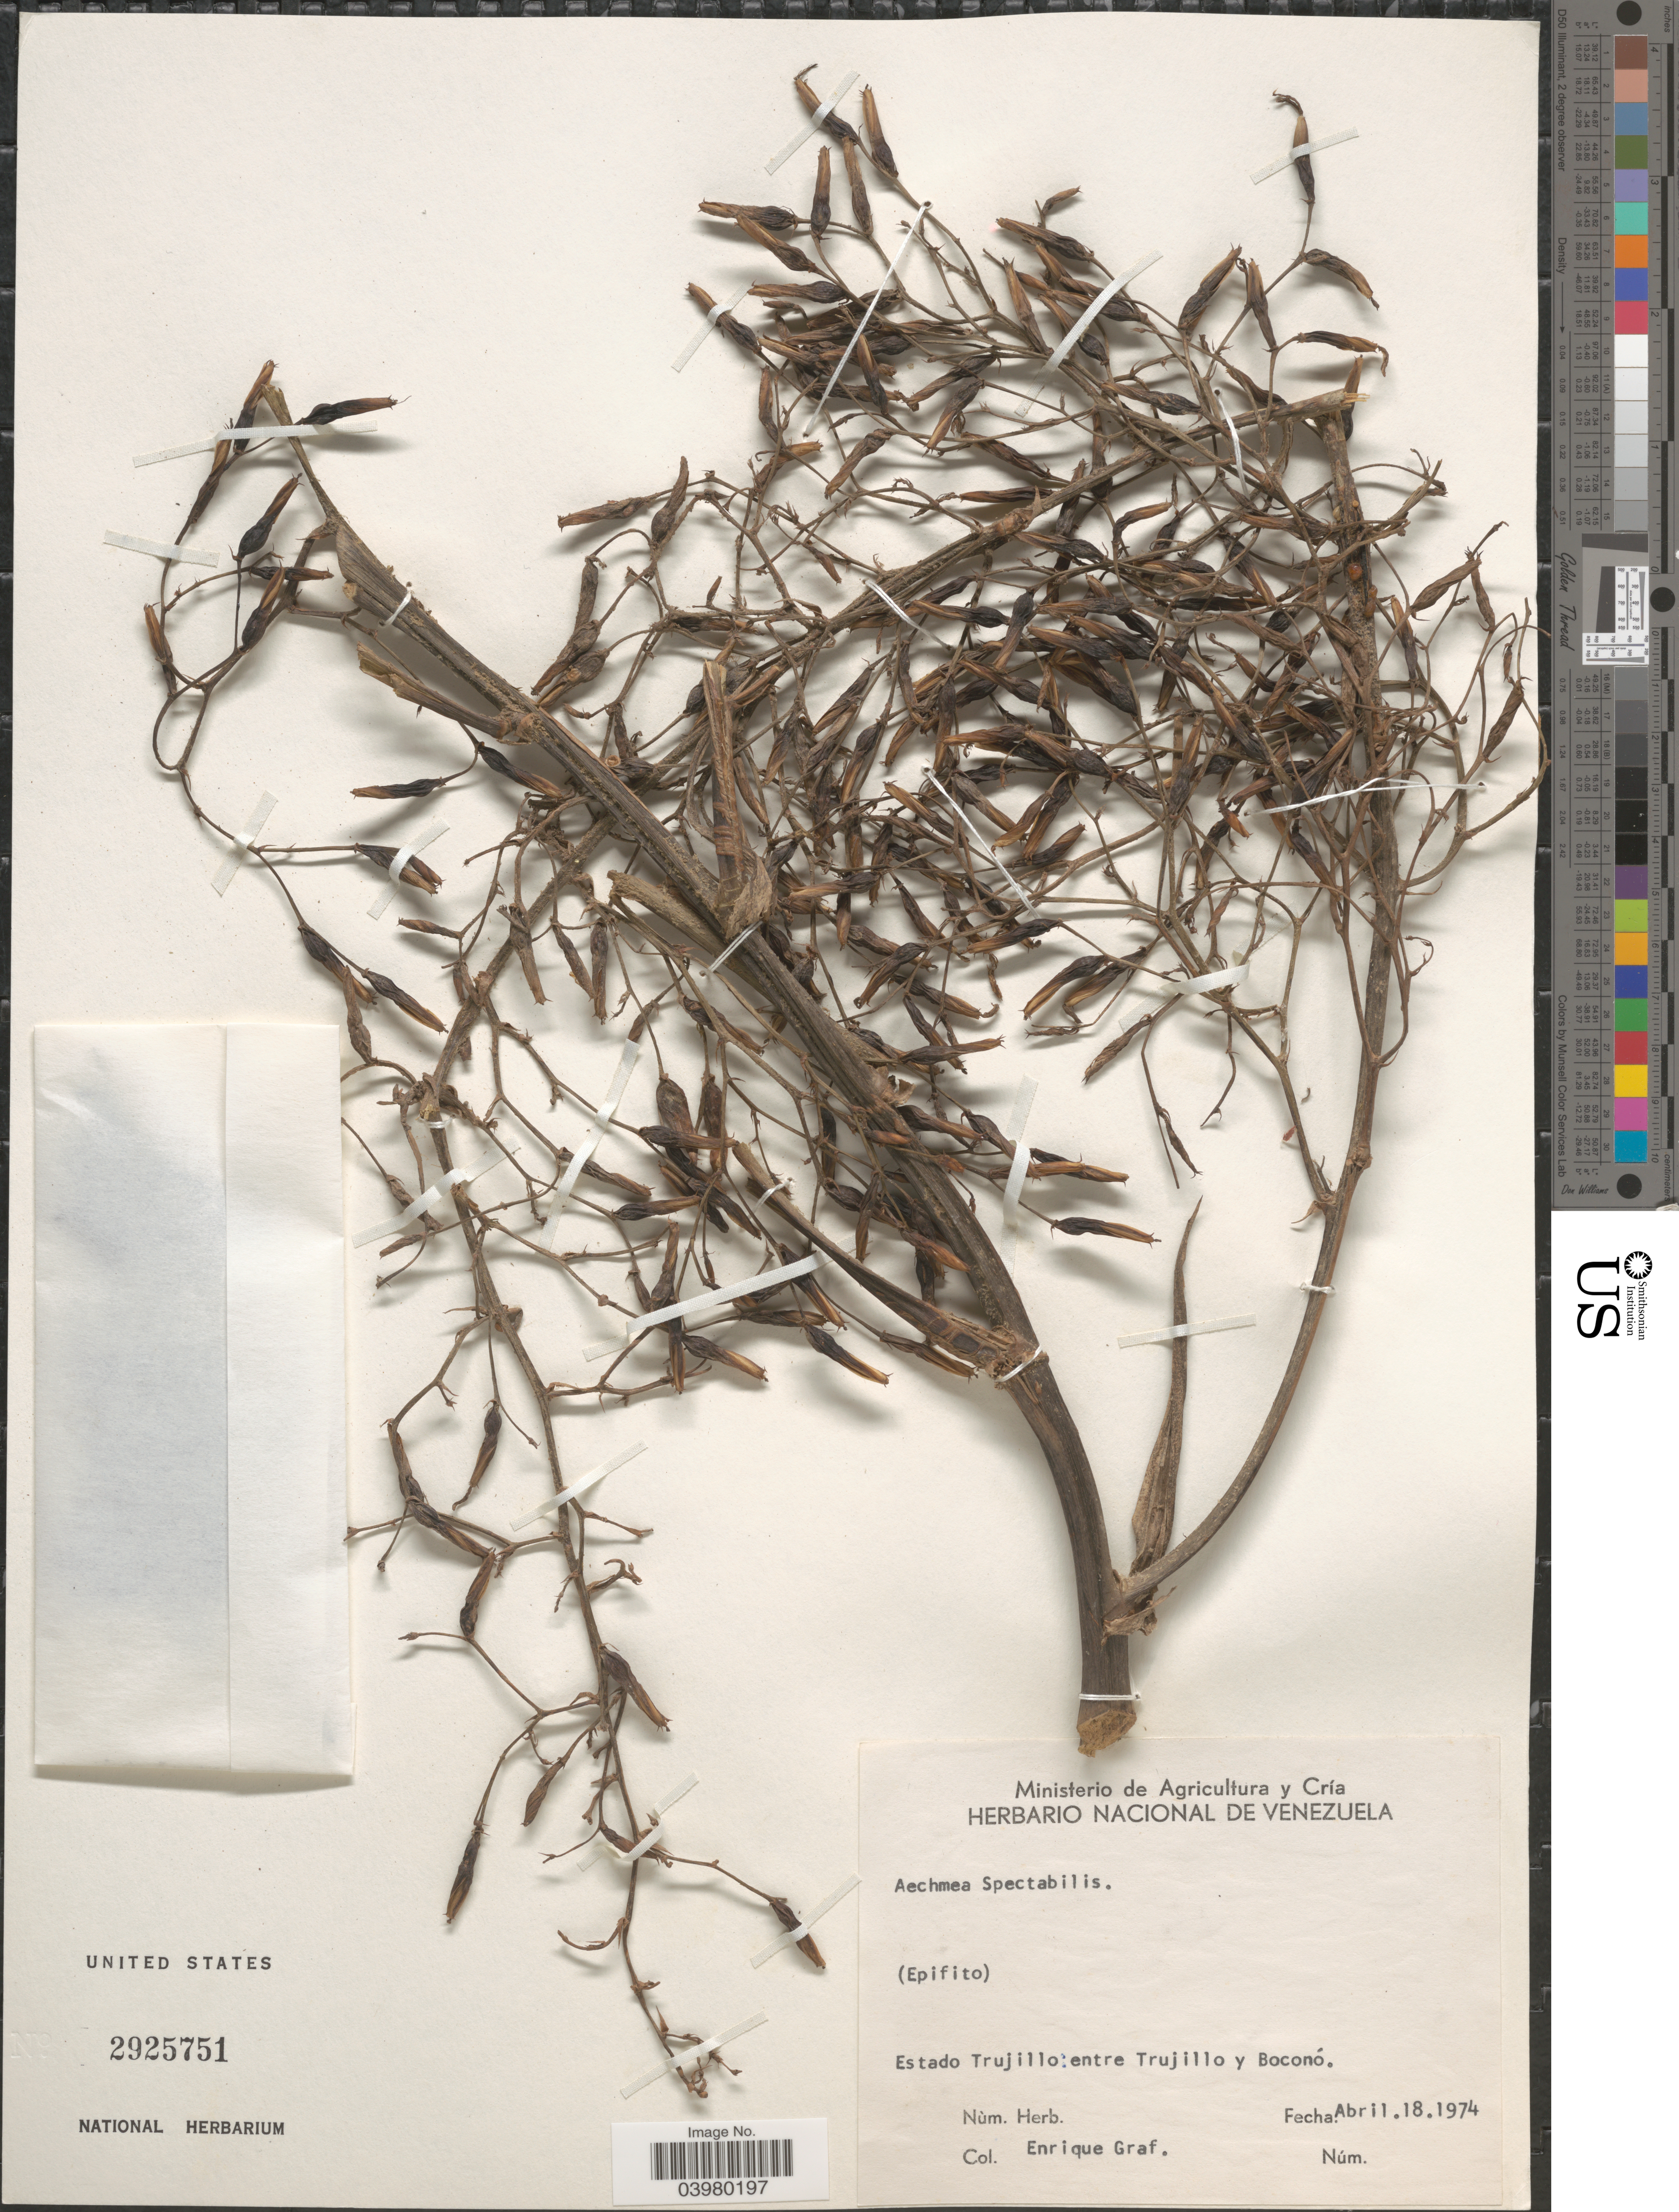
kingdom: Plantae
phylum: Tracheophyta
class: Liliopsida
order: Poales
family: Bromeliaceae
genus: Aechmea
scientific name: Aechmea spectabilis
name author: Brongn. ex Houllet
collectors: E. Graf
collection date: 1974-04-18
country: Venezuela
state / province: Trujillo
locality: Entre Trujillo y Boconó.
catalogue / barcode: US 2925751